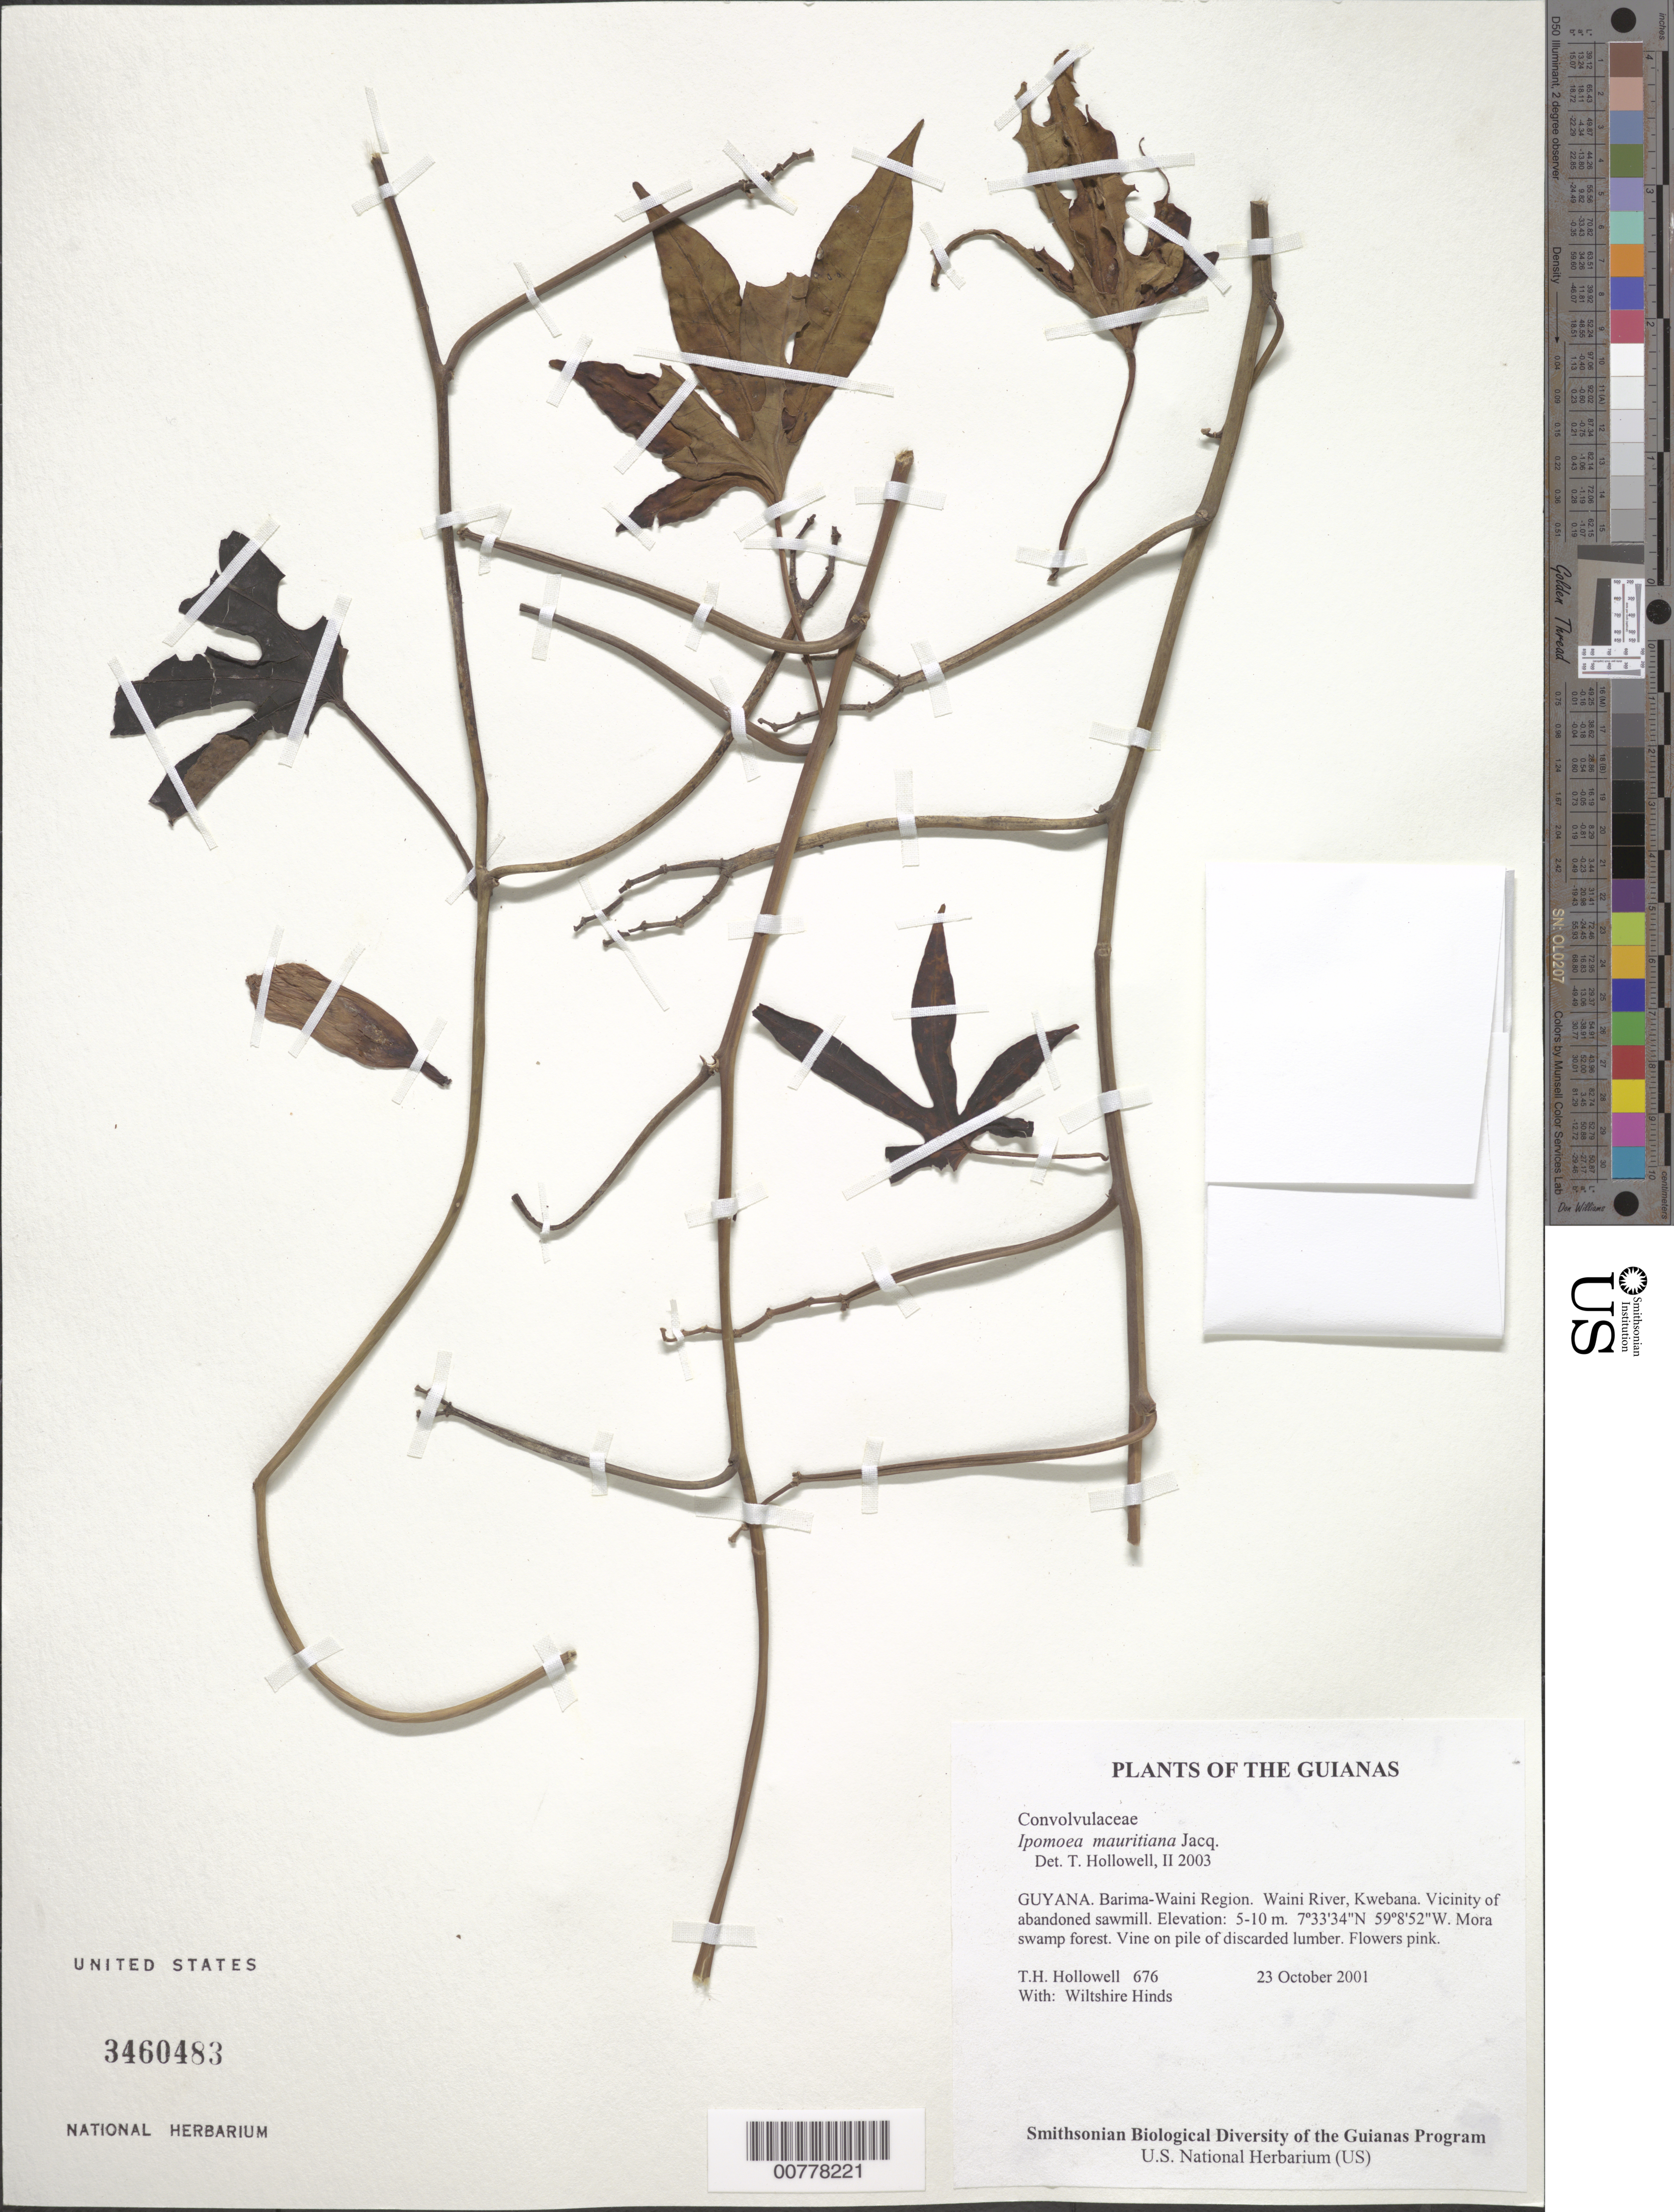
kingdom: Plantae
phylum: Tracheophyta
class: Magnoliopsida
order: Solanales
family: Convolvulaceae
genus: Ipomoea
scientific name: Ipomoea mauritiana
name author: Jacq.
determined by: Hollowell, T. H., (BOT), Smithsonian Institution - National Museum of Natural History (UNITED STATES)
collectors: T. Hollowell & W. Hinds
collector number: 676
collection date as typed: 23 October 2001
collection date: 2001-10-23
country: Guyana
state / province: Barima-Waini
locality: Waini River, Kwebana. Vicinity of abandoned sawmill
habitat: Mora swamp forest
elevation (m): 5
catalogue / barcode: US 3460483